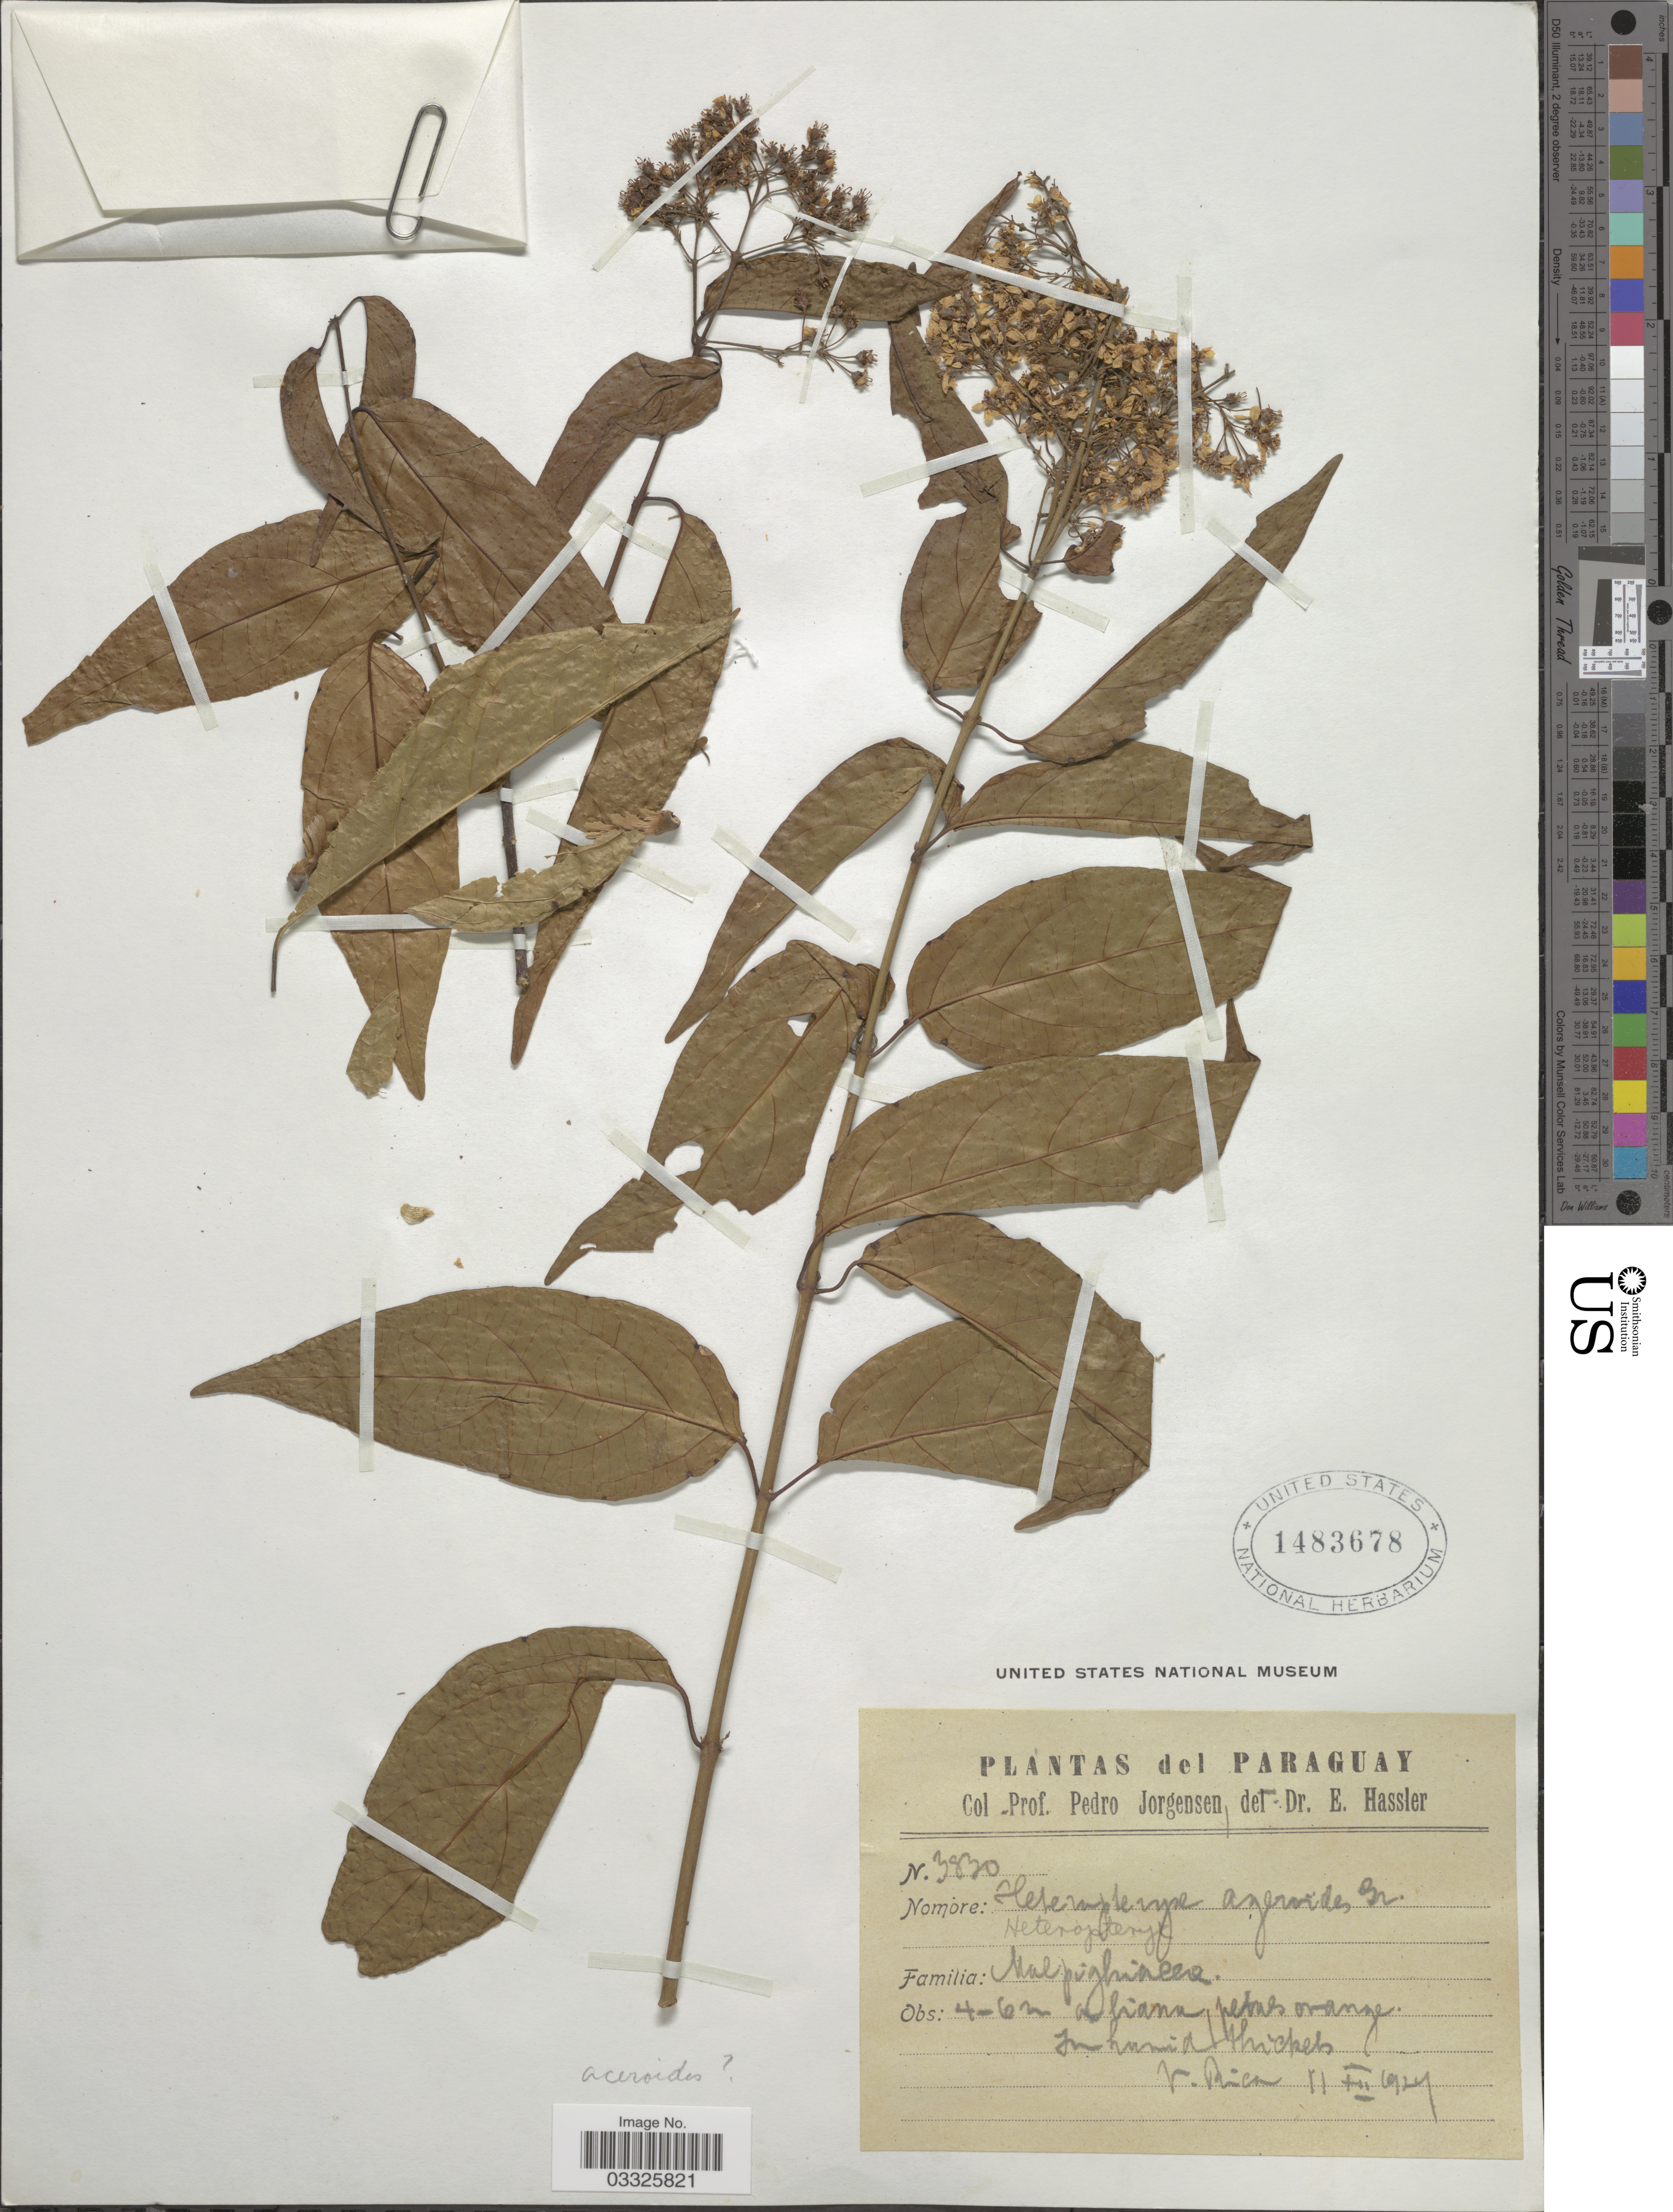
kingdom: Plantae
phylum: Tracheophyta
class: Magnoliopsida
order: Malpighiales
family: Malpighiaceae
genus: Heteropterys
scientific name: Heteropterys aceroides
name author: Griseb.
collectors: P. Jörgensen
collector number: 3830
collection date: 1924-12-11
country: Paraguay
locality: V. Rica.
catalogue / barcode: US 1483678